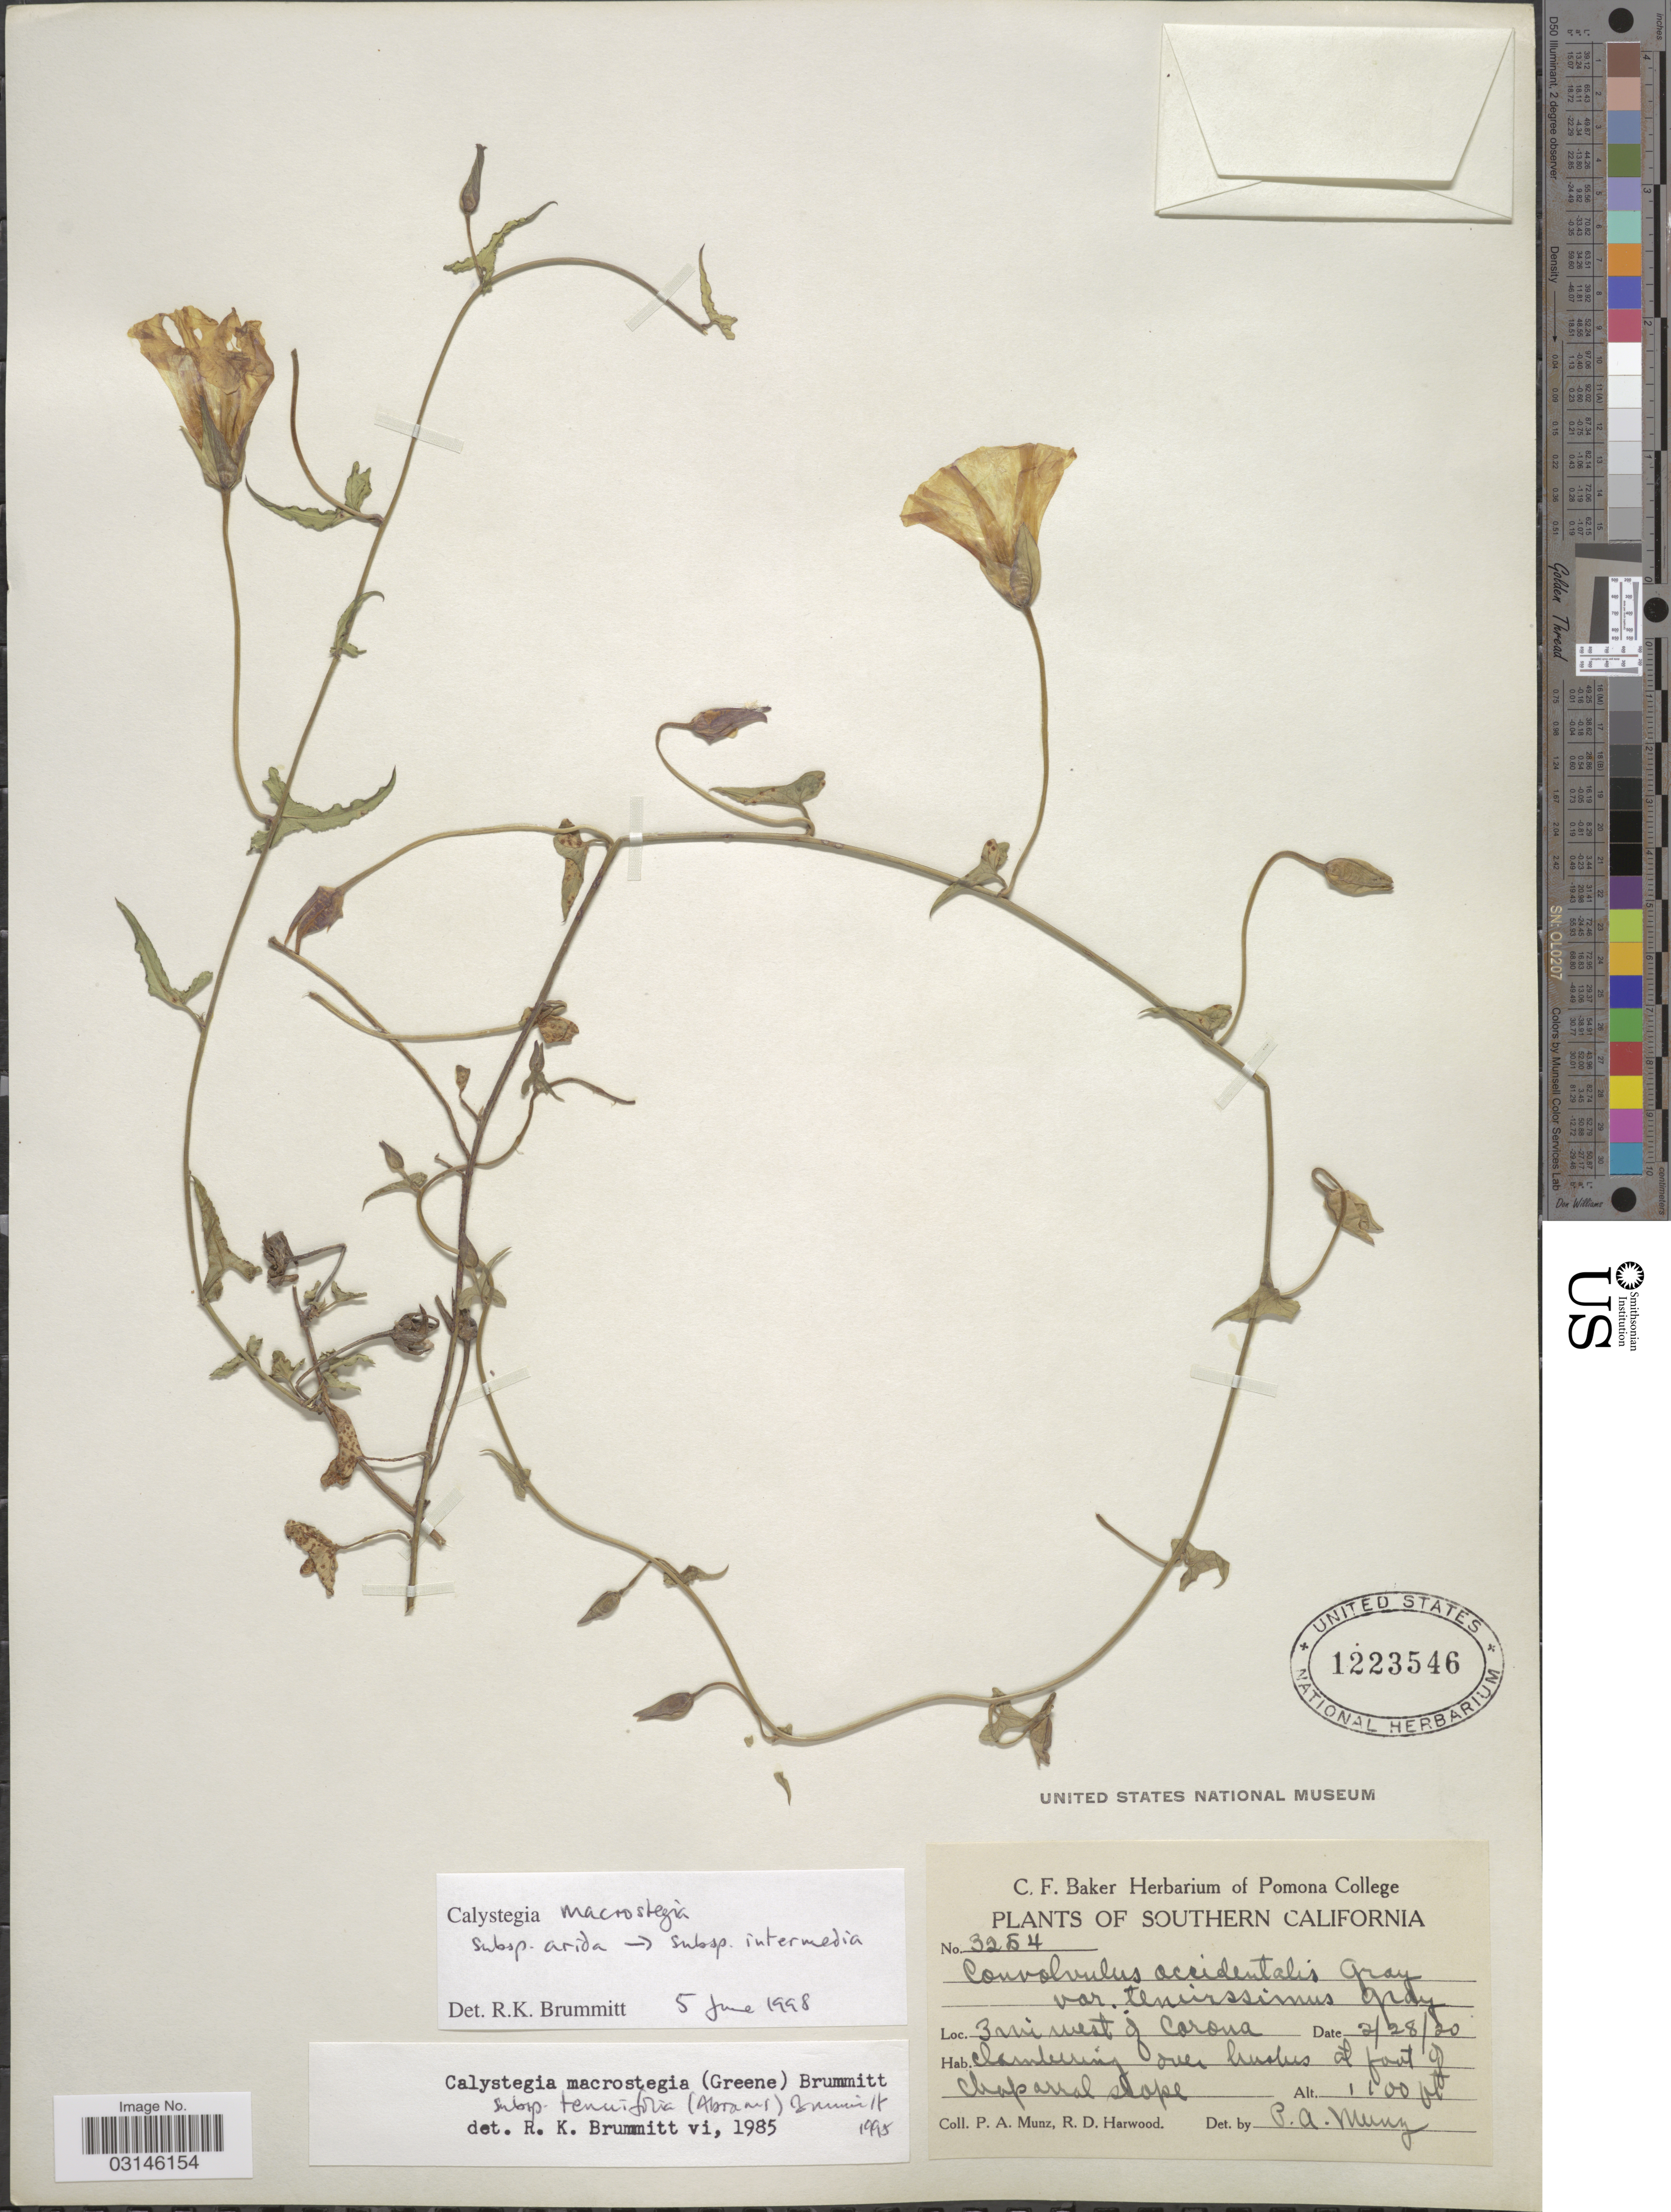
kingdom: Plantae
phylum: Tracheophyta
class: Magnoliopsida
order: Solanales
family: Convolvulaceae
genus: Calystegia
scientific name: Calystegia macrostegia subsp. arida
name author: (Greene) Brummitt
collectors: P. A. Munz & R. Harwood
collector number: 3254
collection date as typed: Transcribed d/m/y: 28/2/20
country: United States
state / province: California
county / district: Riverside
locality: Southern California, 3 mi west of Corona, clambering over hudus at foot of Chaparral slope.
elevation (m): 335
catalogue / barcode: US 1223546